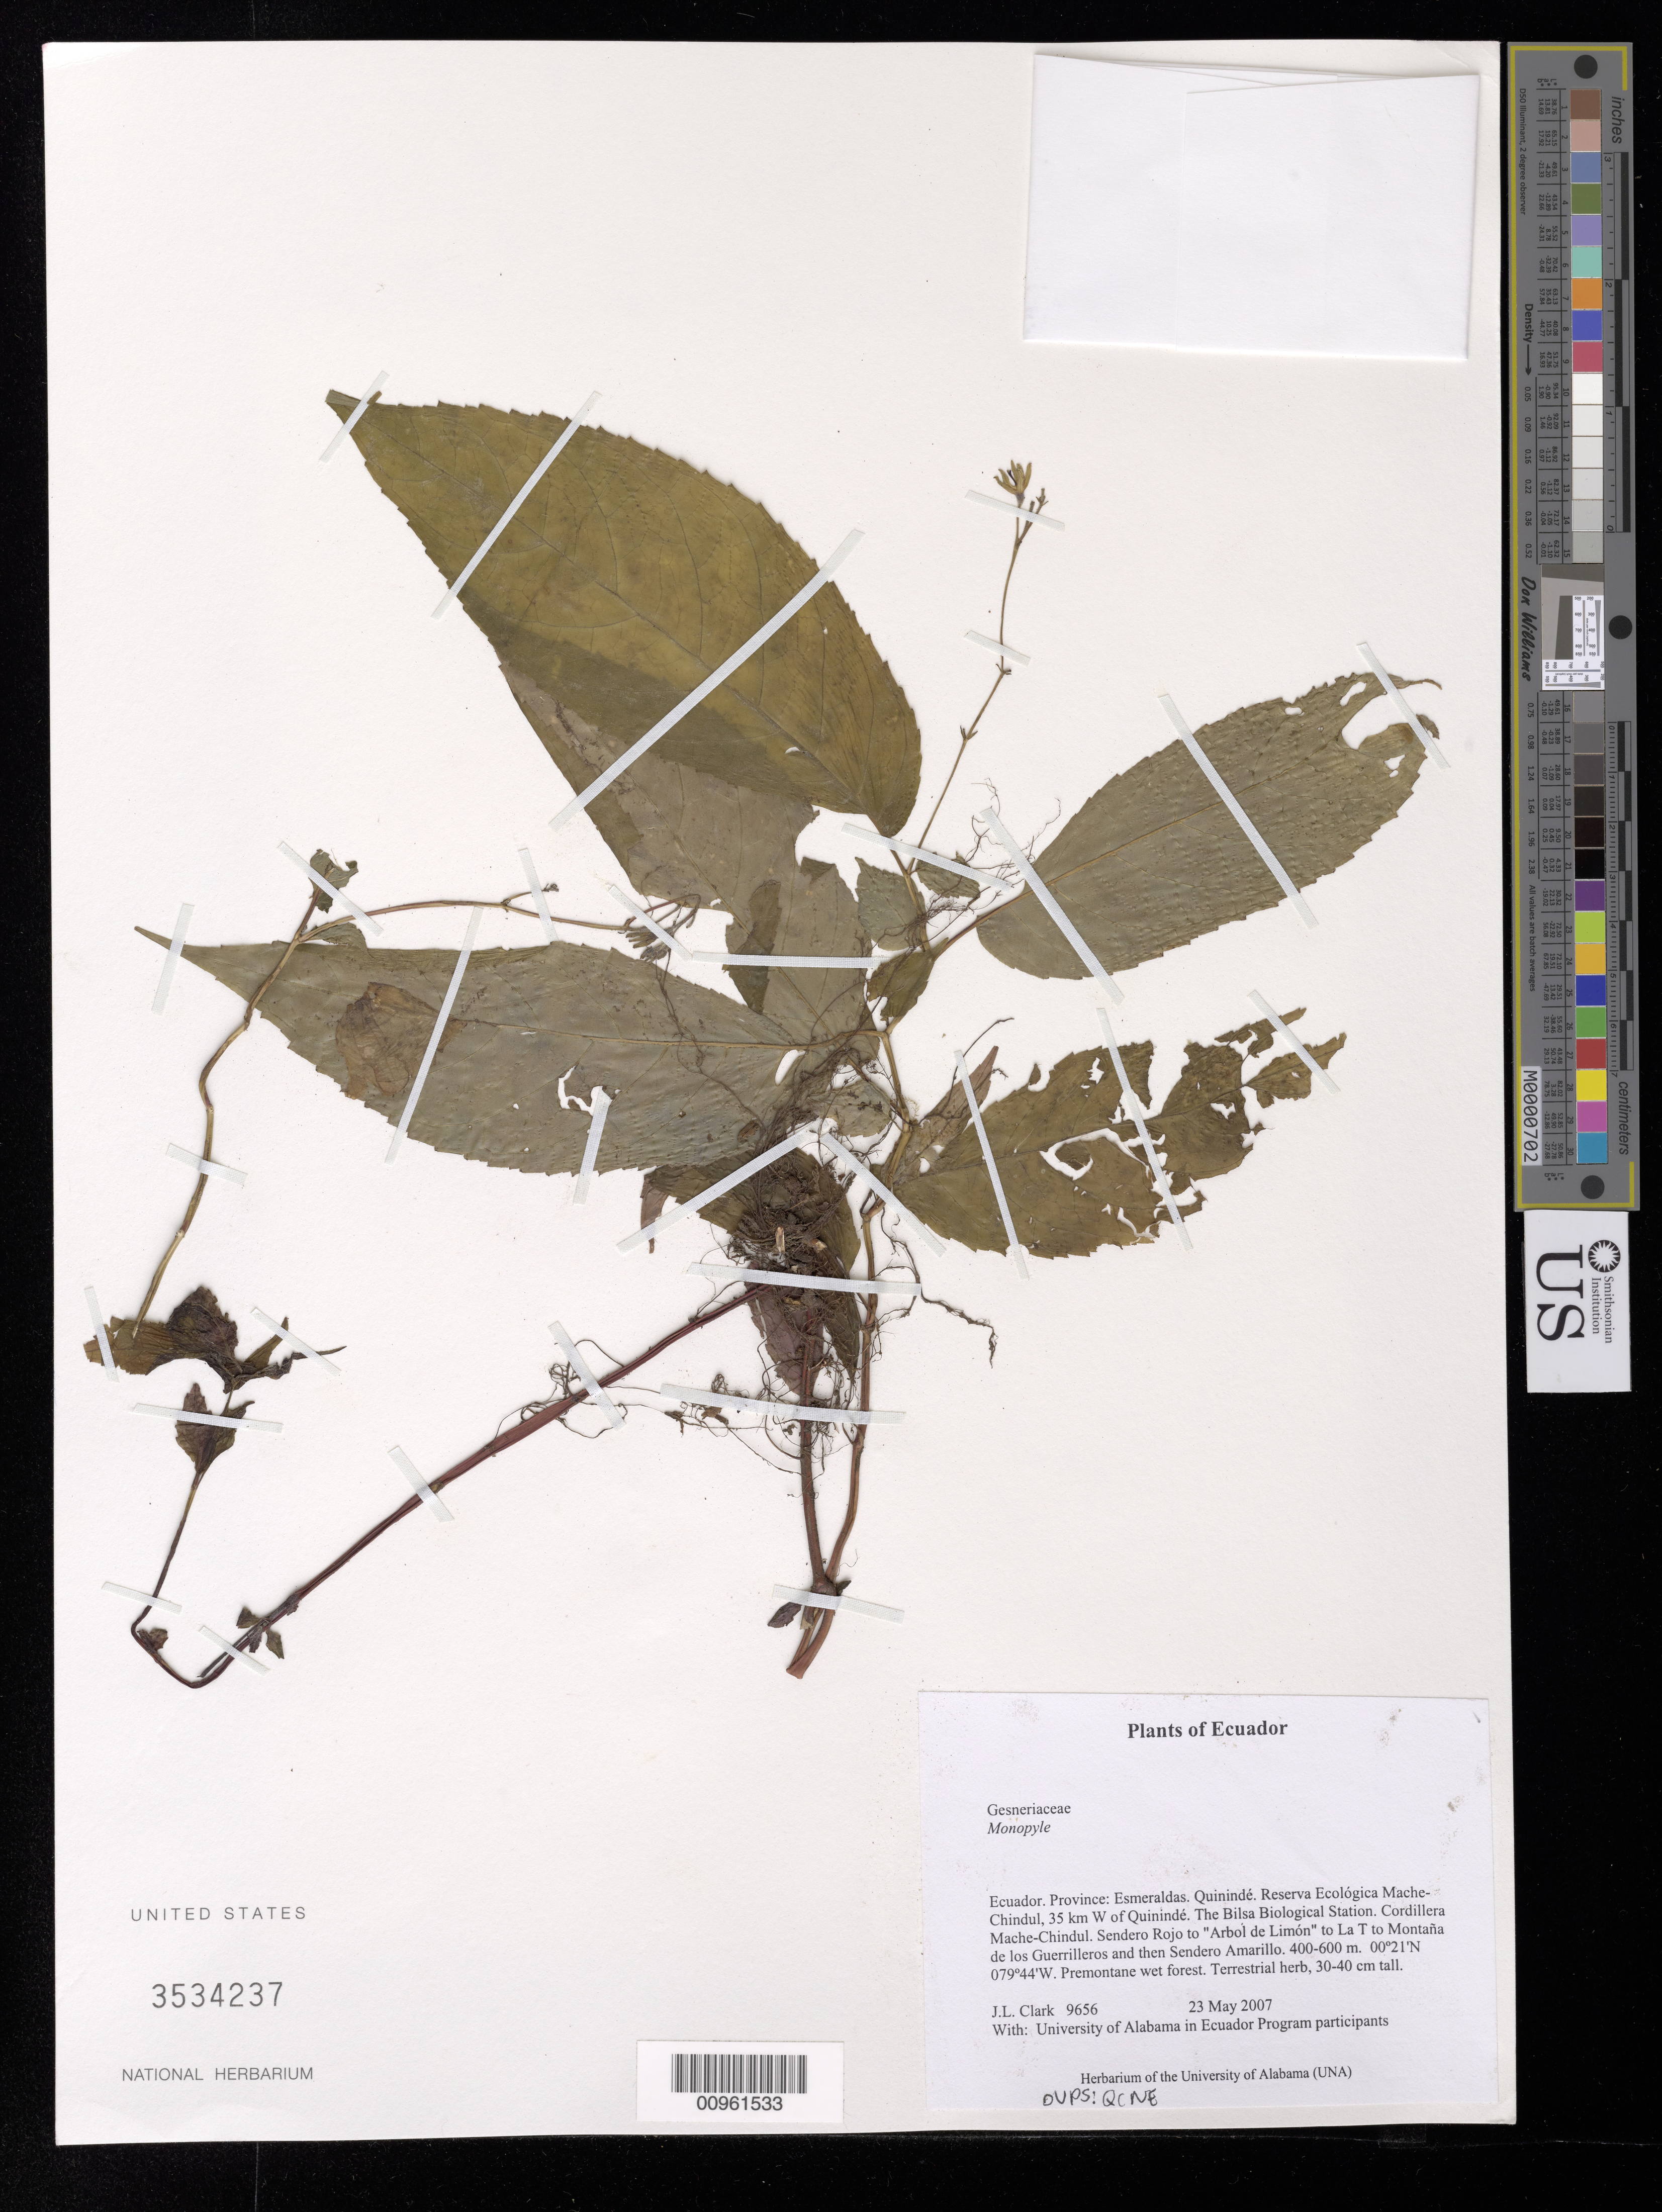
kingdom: Plantae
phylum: Tracheophyta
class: Magnoliopsida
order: Lamiales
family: Gesneriaceae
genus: Monopyle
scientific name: Monopyle sp.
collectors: J. L. Clark & University of Alabama in Ecuador Program participants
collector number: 9656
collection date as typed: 23 May 2007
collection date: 2007-05-23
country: Ecuador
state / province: Esmeraldas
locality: Quinindé. Reserva Ecológica Mache-Chindul, 35 km W of Quinindé. The Bilsa Biological Station. Cordillera Mache-Chindul. Sendero Rojo to "Arbol de Limón" to La T to Montaña de los Guerrilleros and then Sendero Amarillo.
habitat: Premontane wet forest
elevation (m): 400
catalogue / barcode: US 3534237